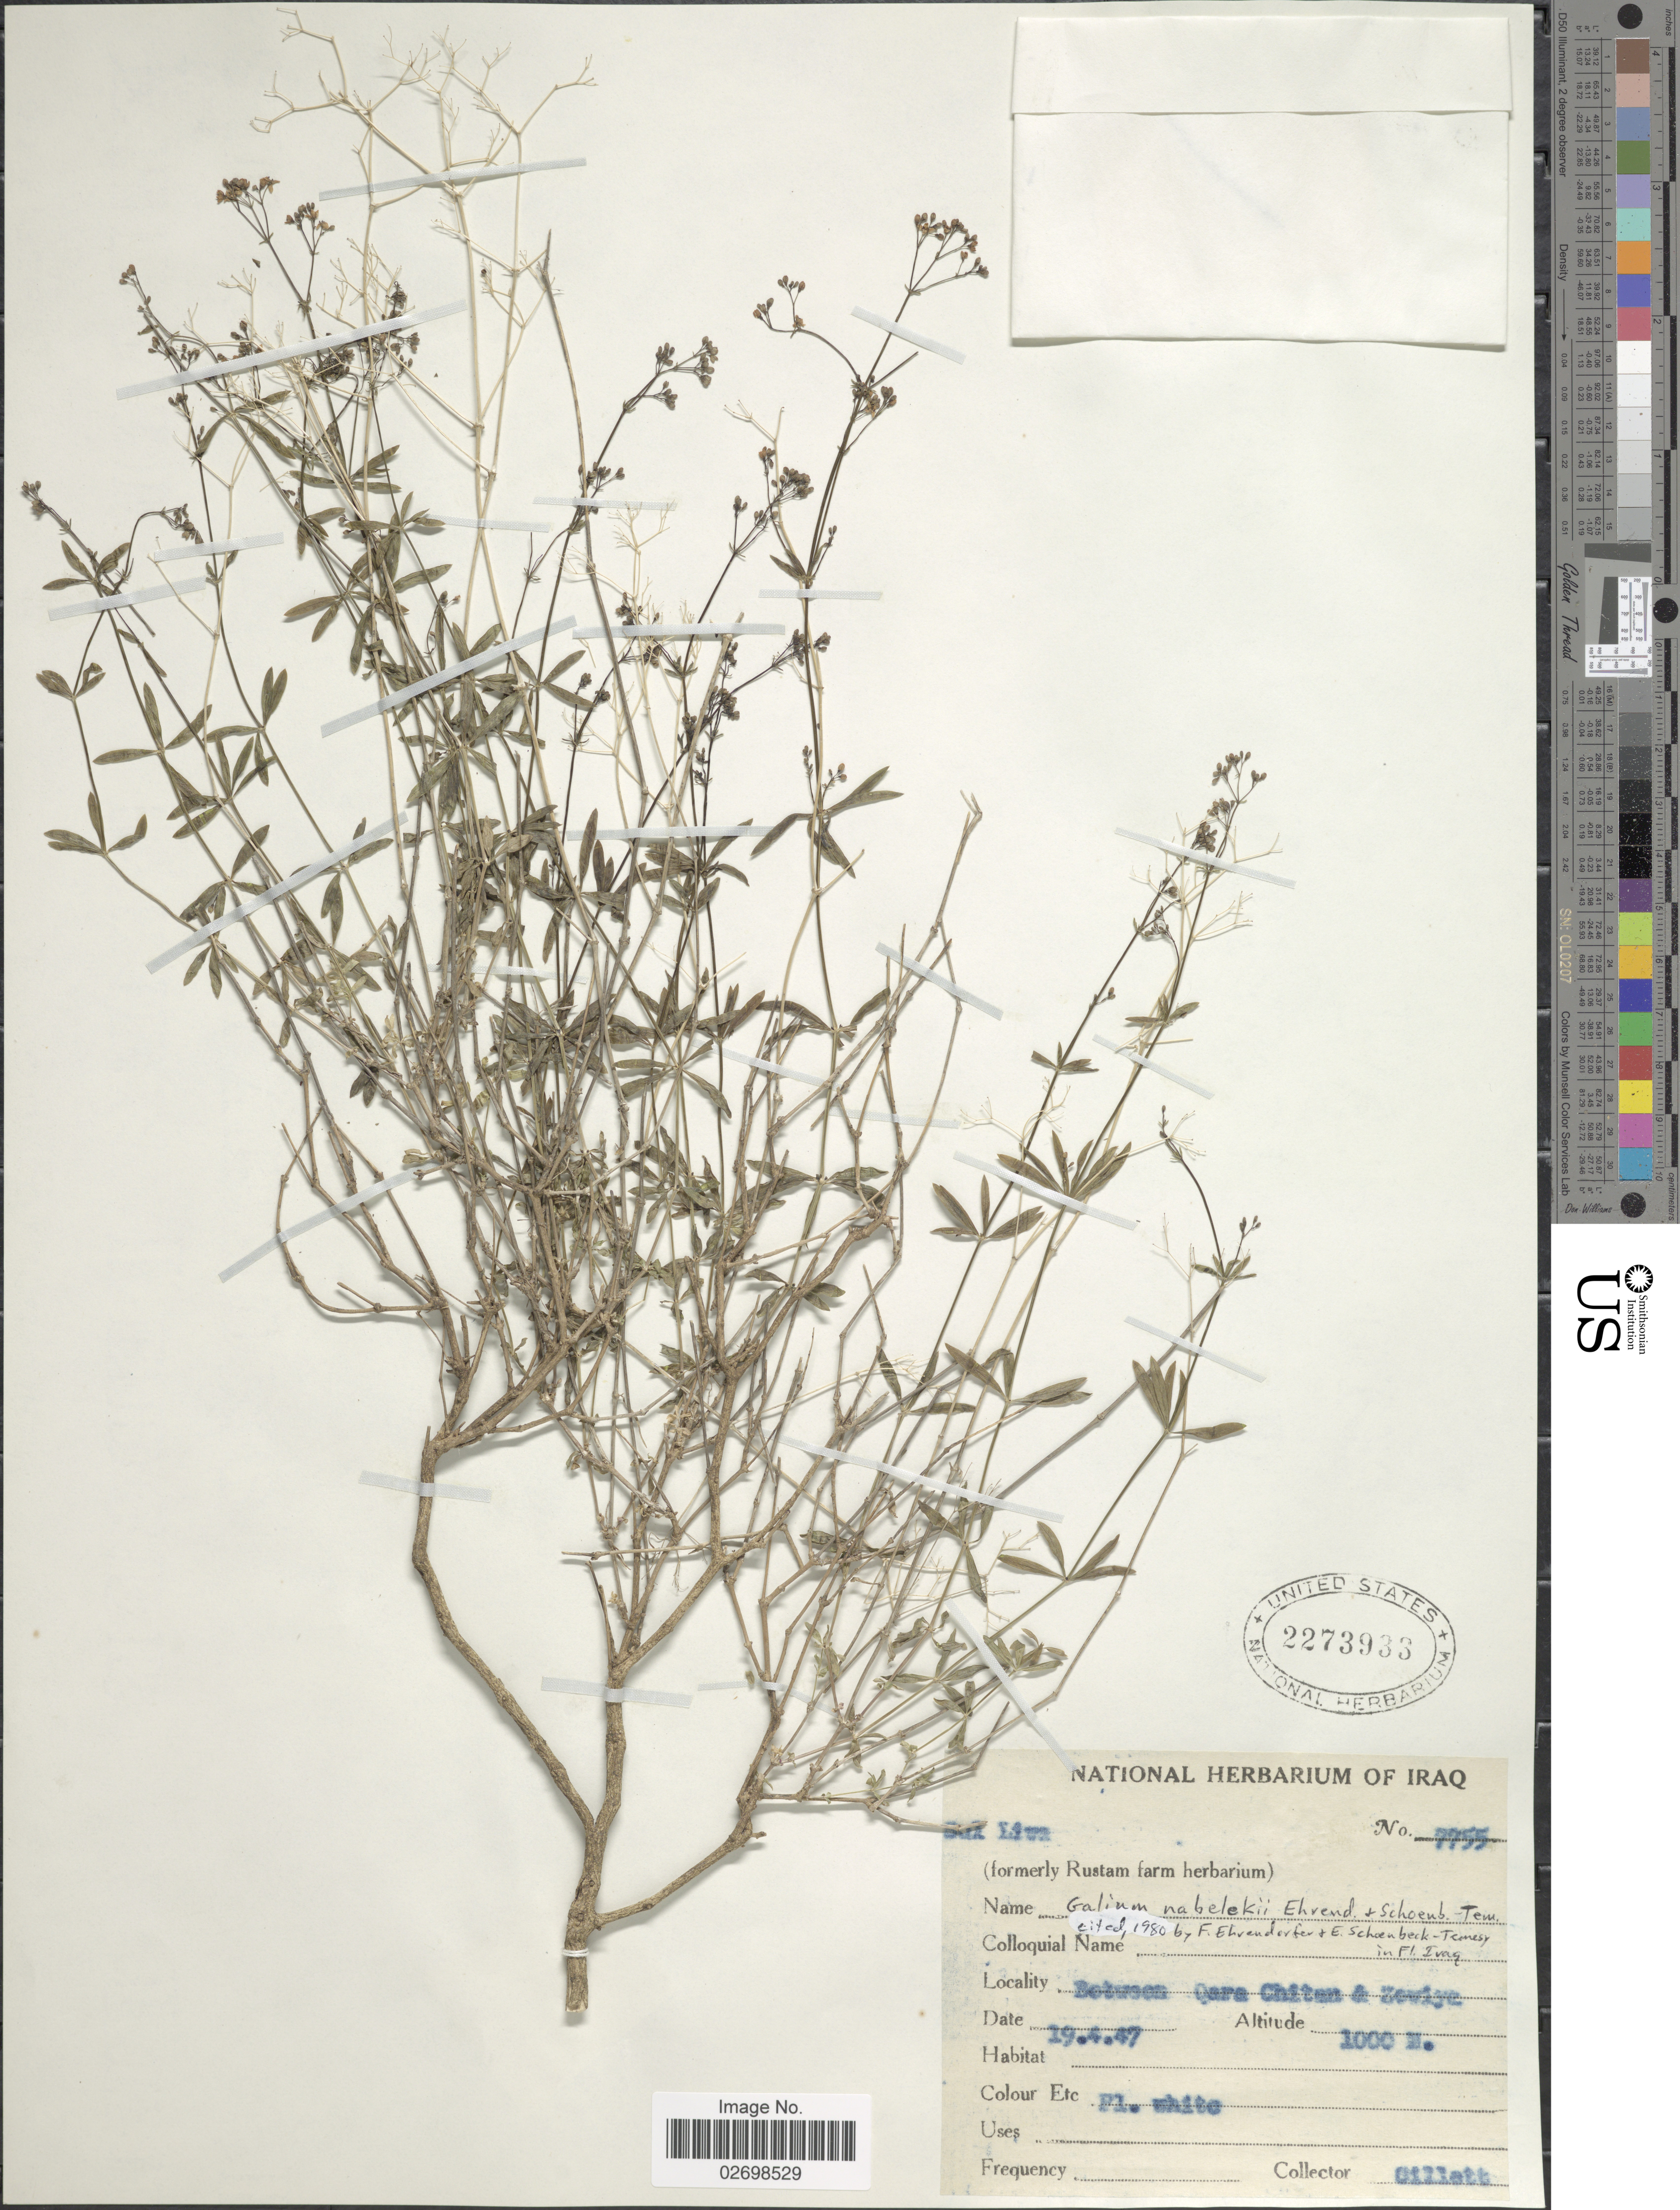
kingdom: Plantae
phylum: Tracheophyta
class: Magnoliopsida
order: Gentianales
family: Rubiaceae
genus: Galium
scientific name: Galium nabelekii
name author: Ehrend. & Schönb.-Tem.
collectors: Gillett, --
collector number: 7755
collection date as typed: Transcribed d/m/y: 19/4/47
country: Iraq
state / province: As Sulaymānīyah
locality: Between Qara Chitan & Zewiya, Sul. Liwa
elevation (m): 1000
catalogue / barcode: US 2273933